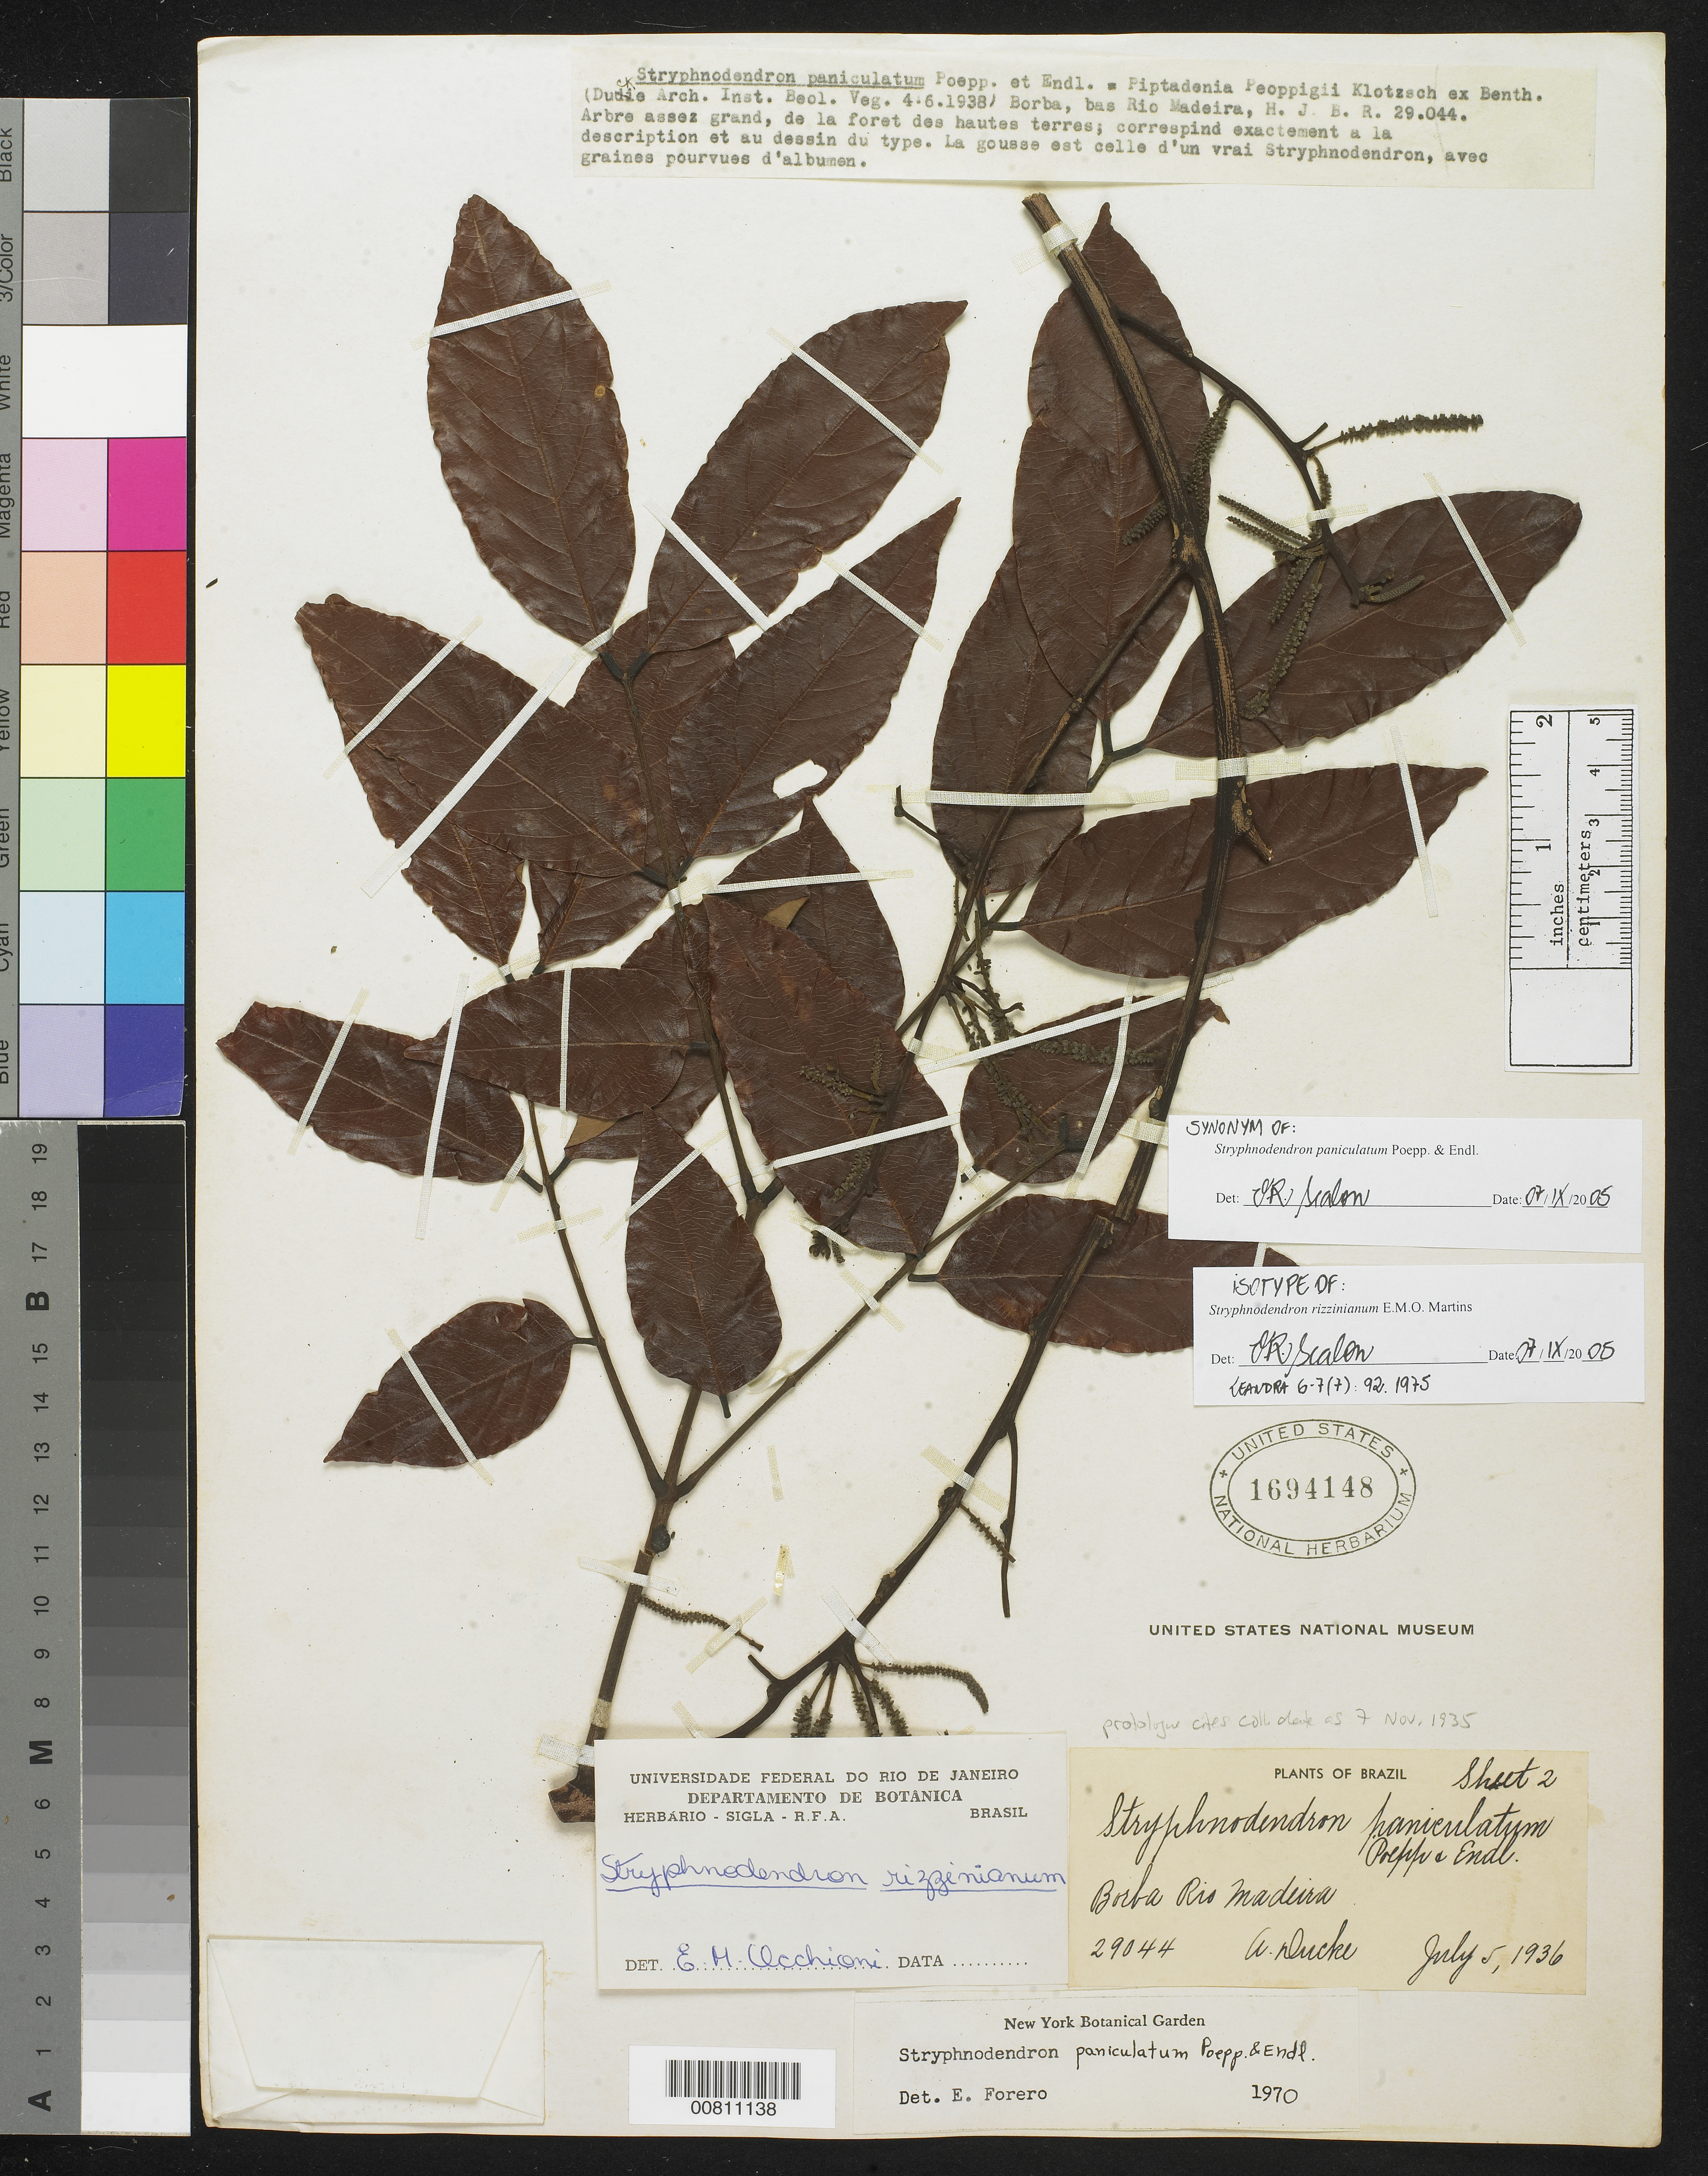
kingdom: Plantae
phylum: Tracheophyta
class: Magnoliopsida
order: Fabales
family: Fabaceae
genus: Stryphnodendron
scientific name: Stryphnodendron rizzinianum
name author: E.M.O. Martins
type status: Isotype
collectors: A. Ducke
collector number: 29044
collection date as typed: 05 Jul 1936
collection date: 1936-07-05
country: Brazil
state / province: Amazonas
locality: Borba Rio Madeira.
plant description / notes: Although this is sheet 2 of 2 and is annotated as isotype by Scalon, collection date on label is July 5, 1936 (protologue cites 7 Nov. 1935); possibly a transcription error, see sheet 1 for additional data.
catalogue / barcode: US 1694148